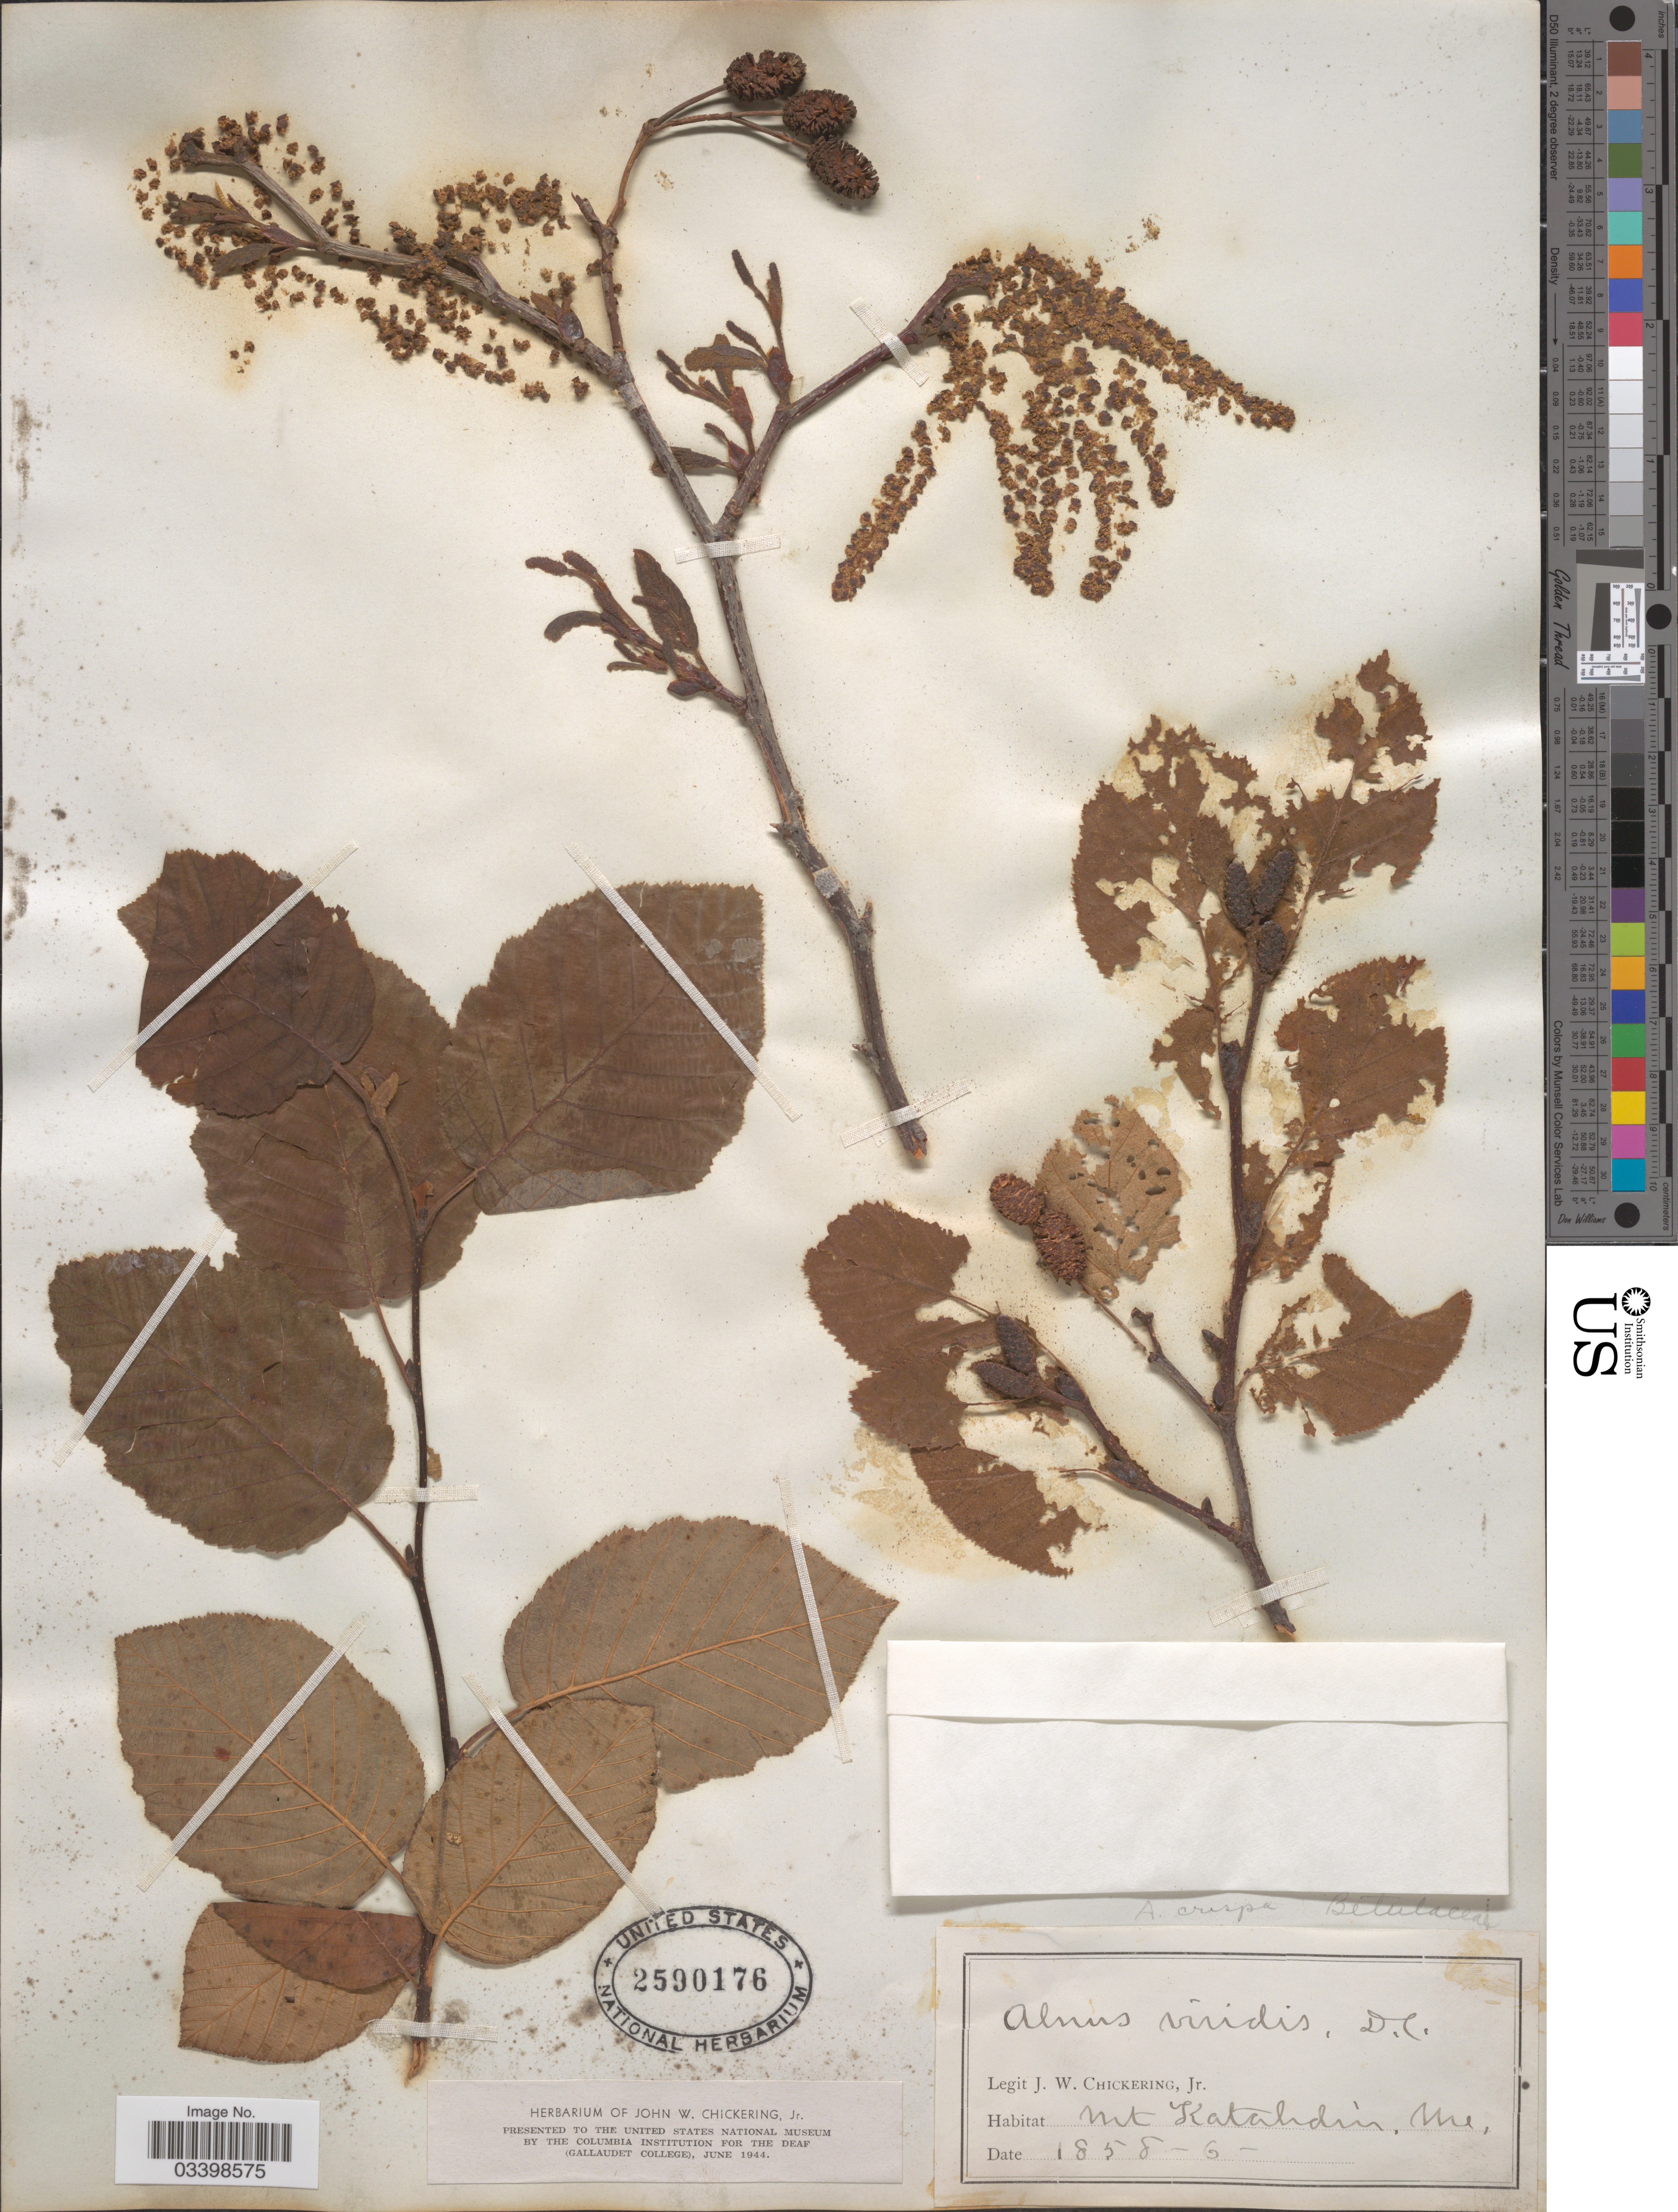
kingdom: Plantae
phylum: Tracheophyta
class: Magnoliopsida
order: Fagales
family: Betulaceae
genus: Alnus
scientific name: Alnus viridis subsp. crispa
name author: (Aiton) Turrill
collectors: J. W. Chickering Jr.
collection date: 1858-06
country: United States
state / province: Maine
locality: Mt. Katahdin.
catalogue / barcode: US 2590176